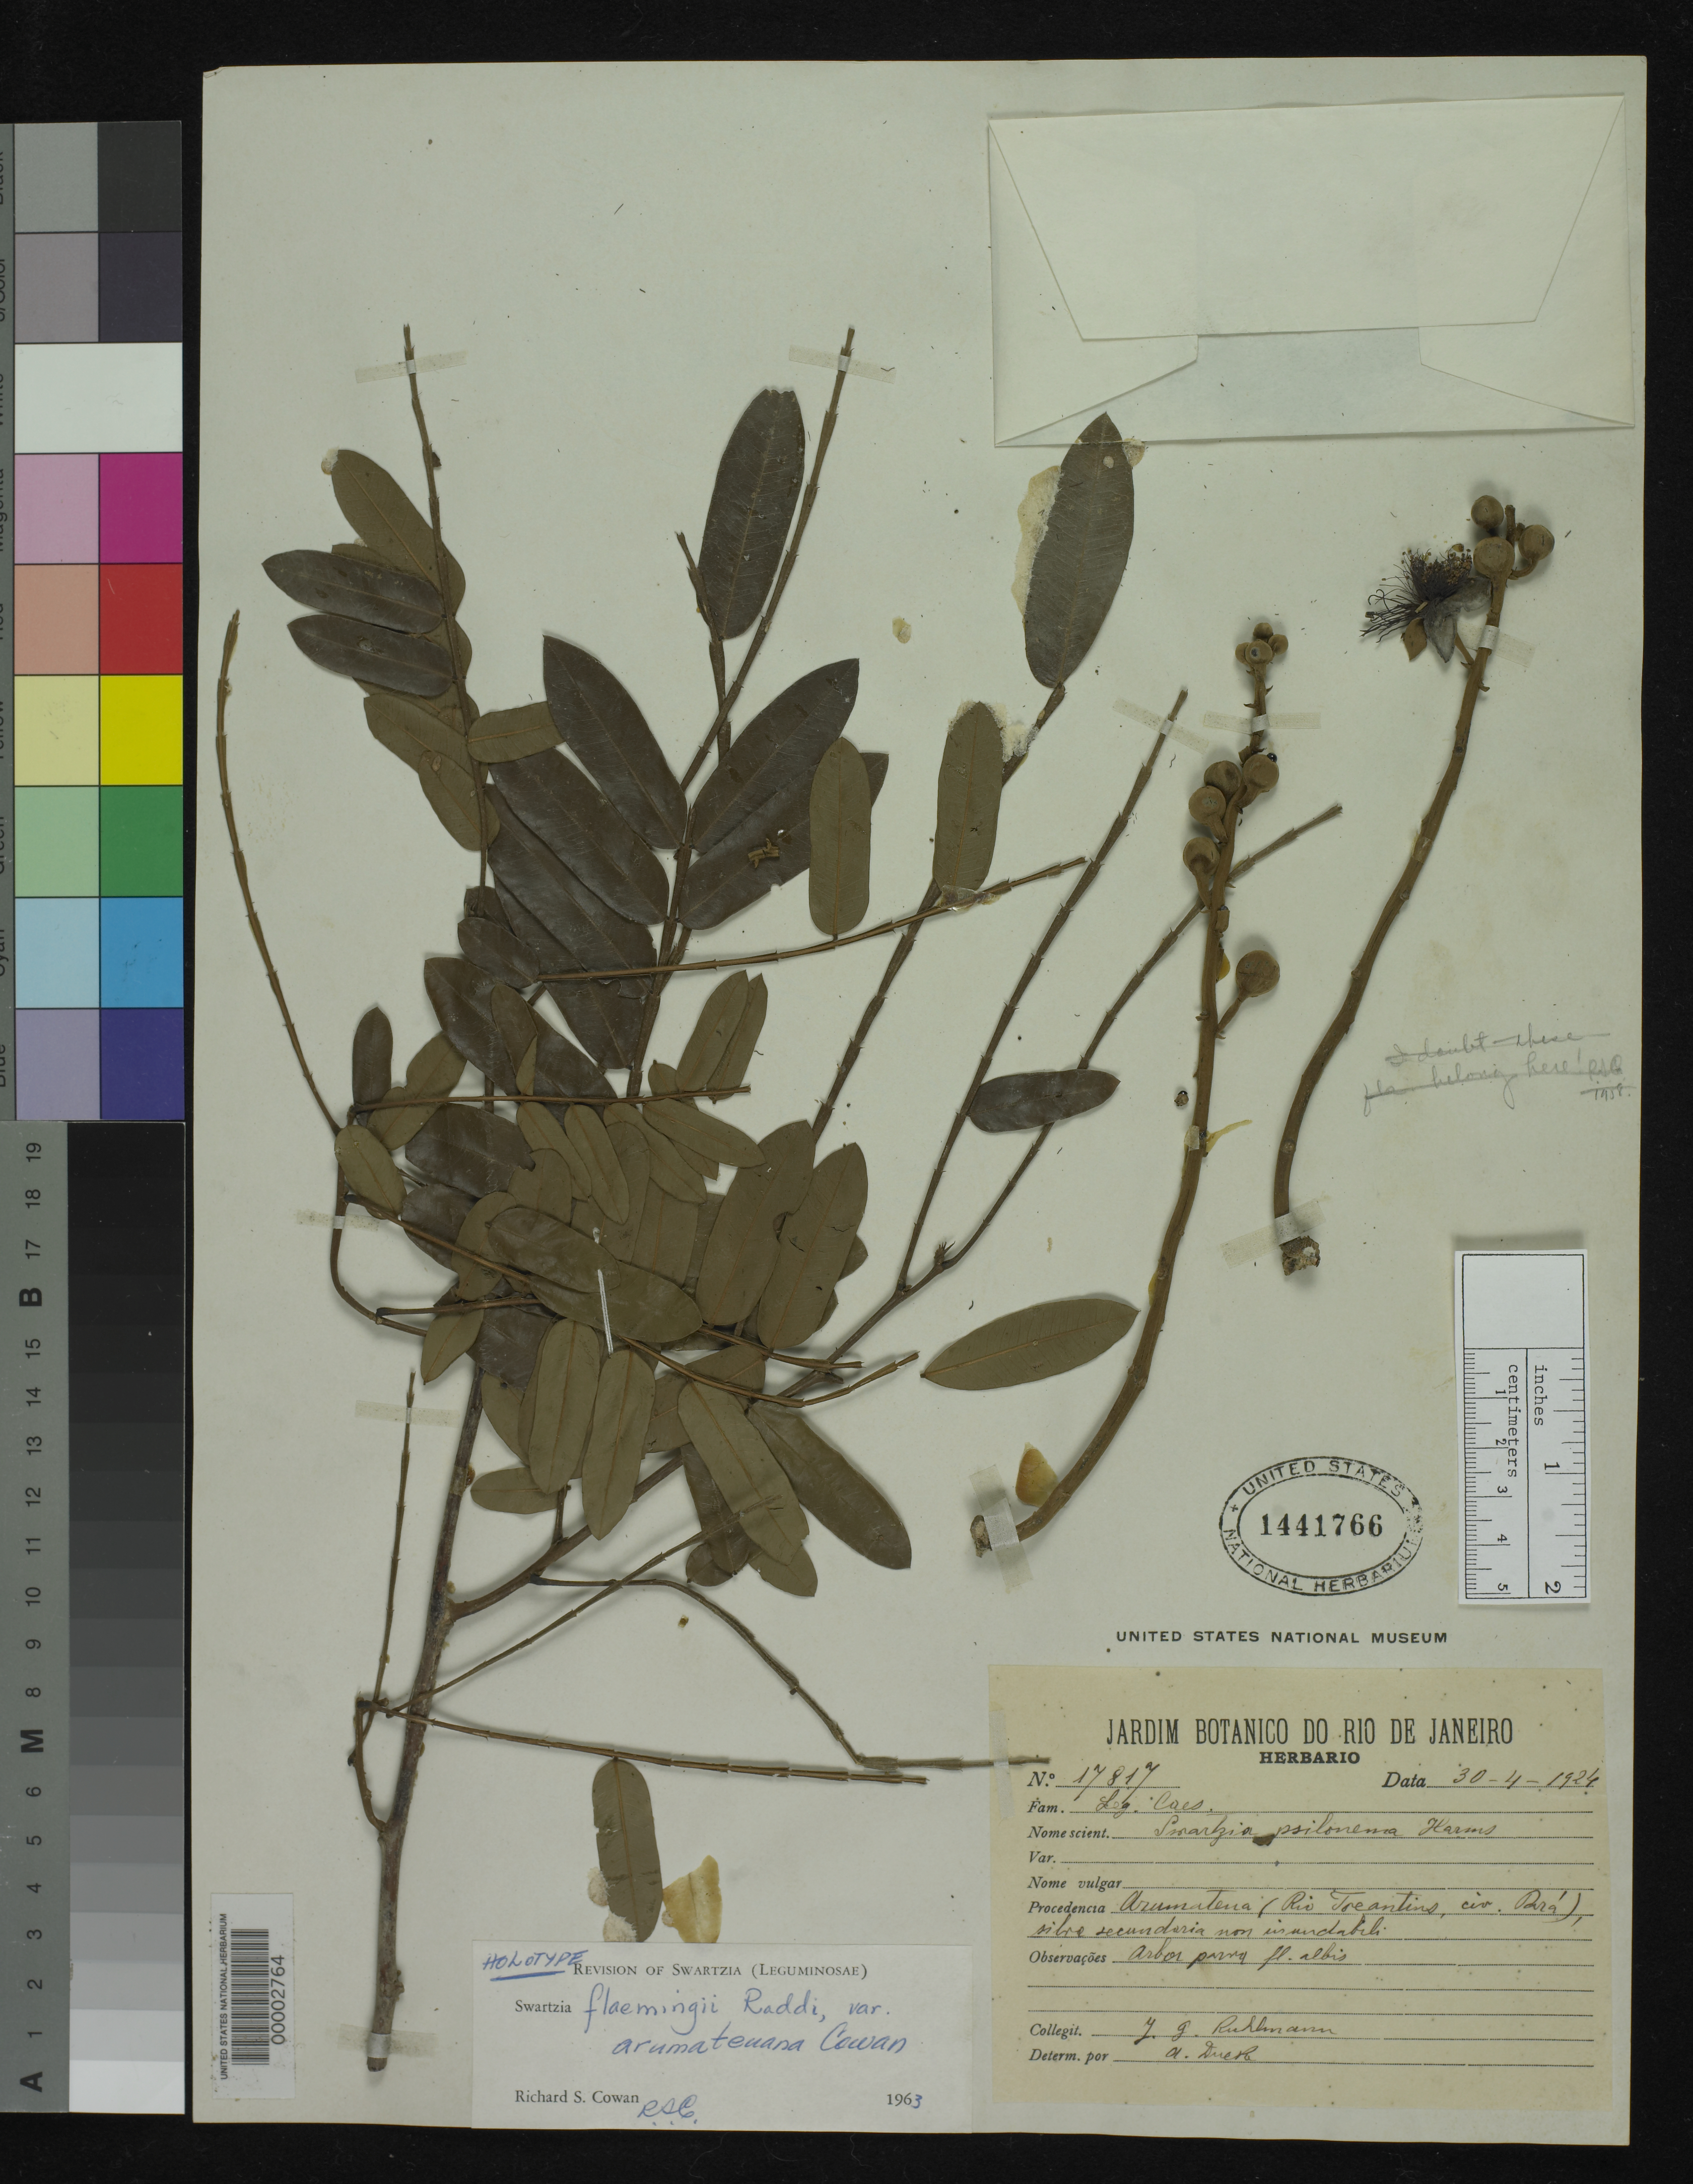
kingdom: Plantae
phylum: Tracheophyta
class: Magnoliopsida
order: Fabales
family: Fabaceae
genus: Swartzia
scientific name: Swartzia flaemingii var. arumateuana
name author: R.S. Cowan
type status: Holotype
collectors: J. G. Kuhlmann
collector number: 17817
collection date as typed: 30 Apr 1924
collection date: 1924-04-30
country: Brazil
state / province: Pará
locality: Arumateua, Rio Tocantins.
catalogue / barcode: US 1441766